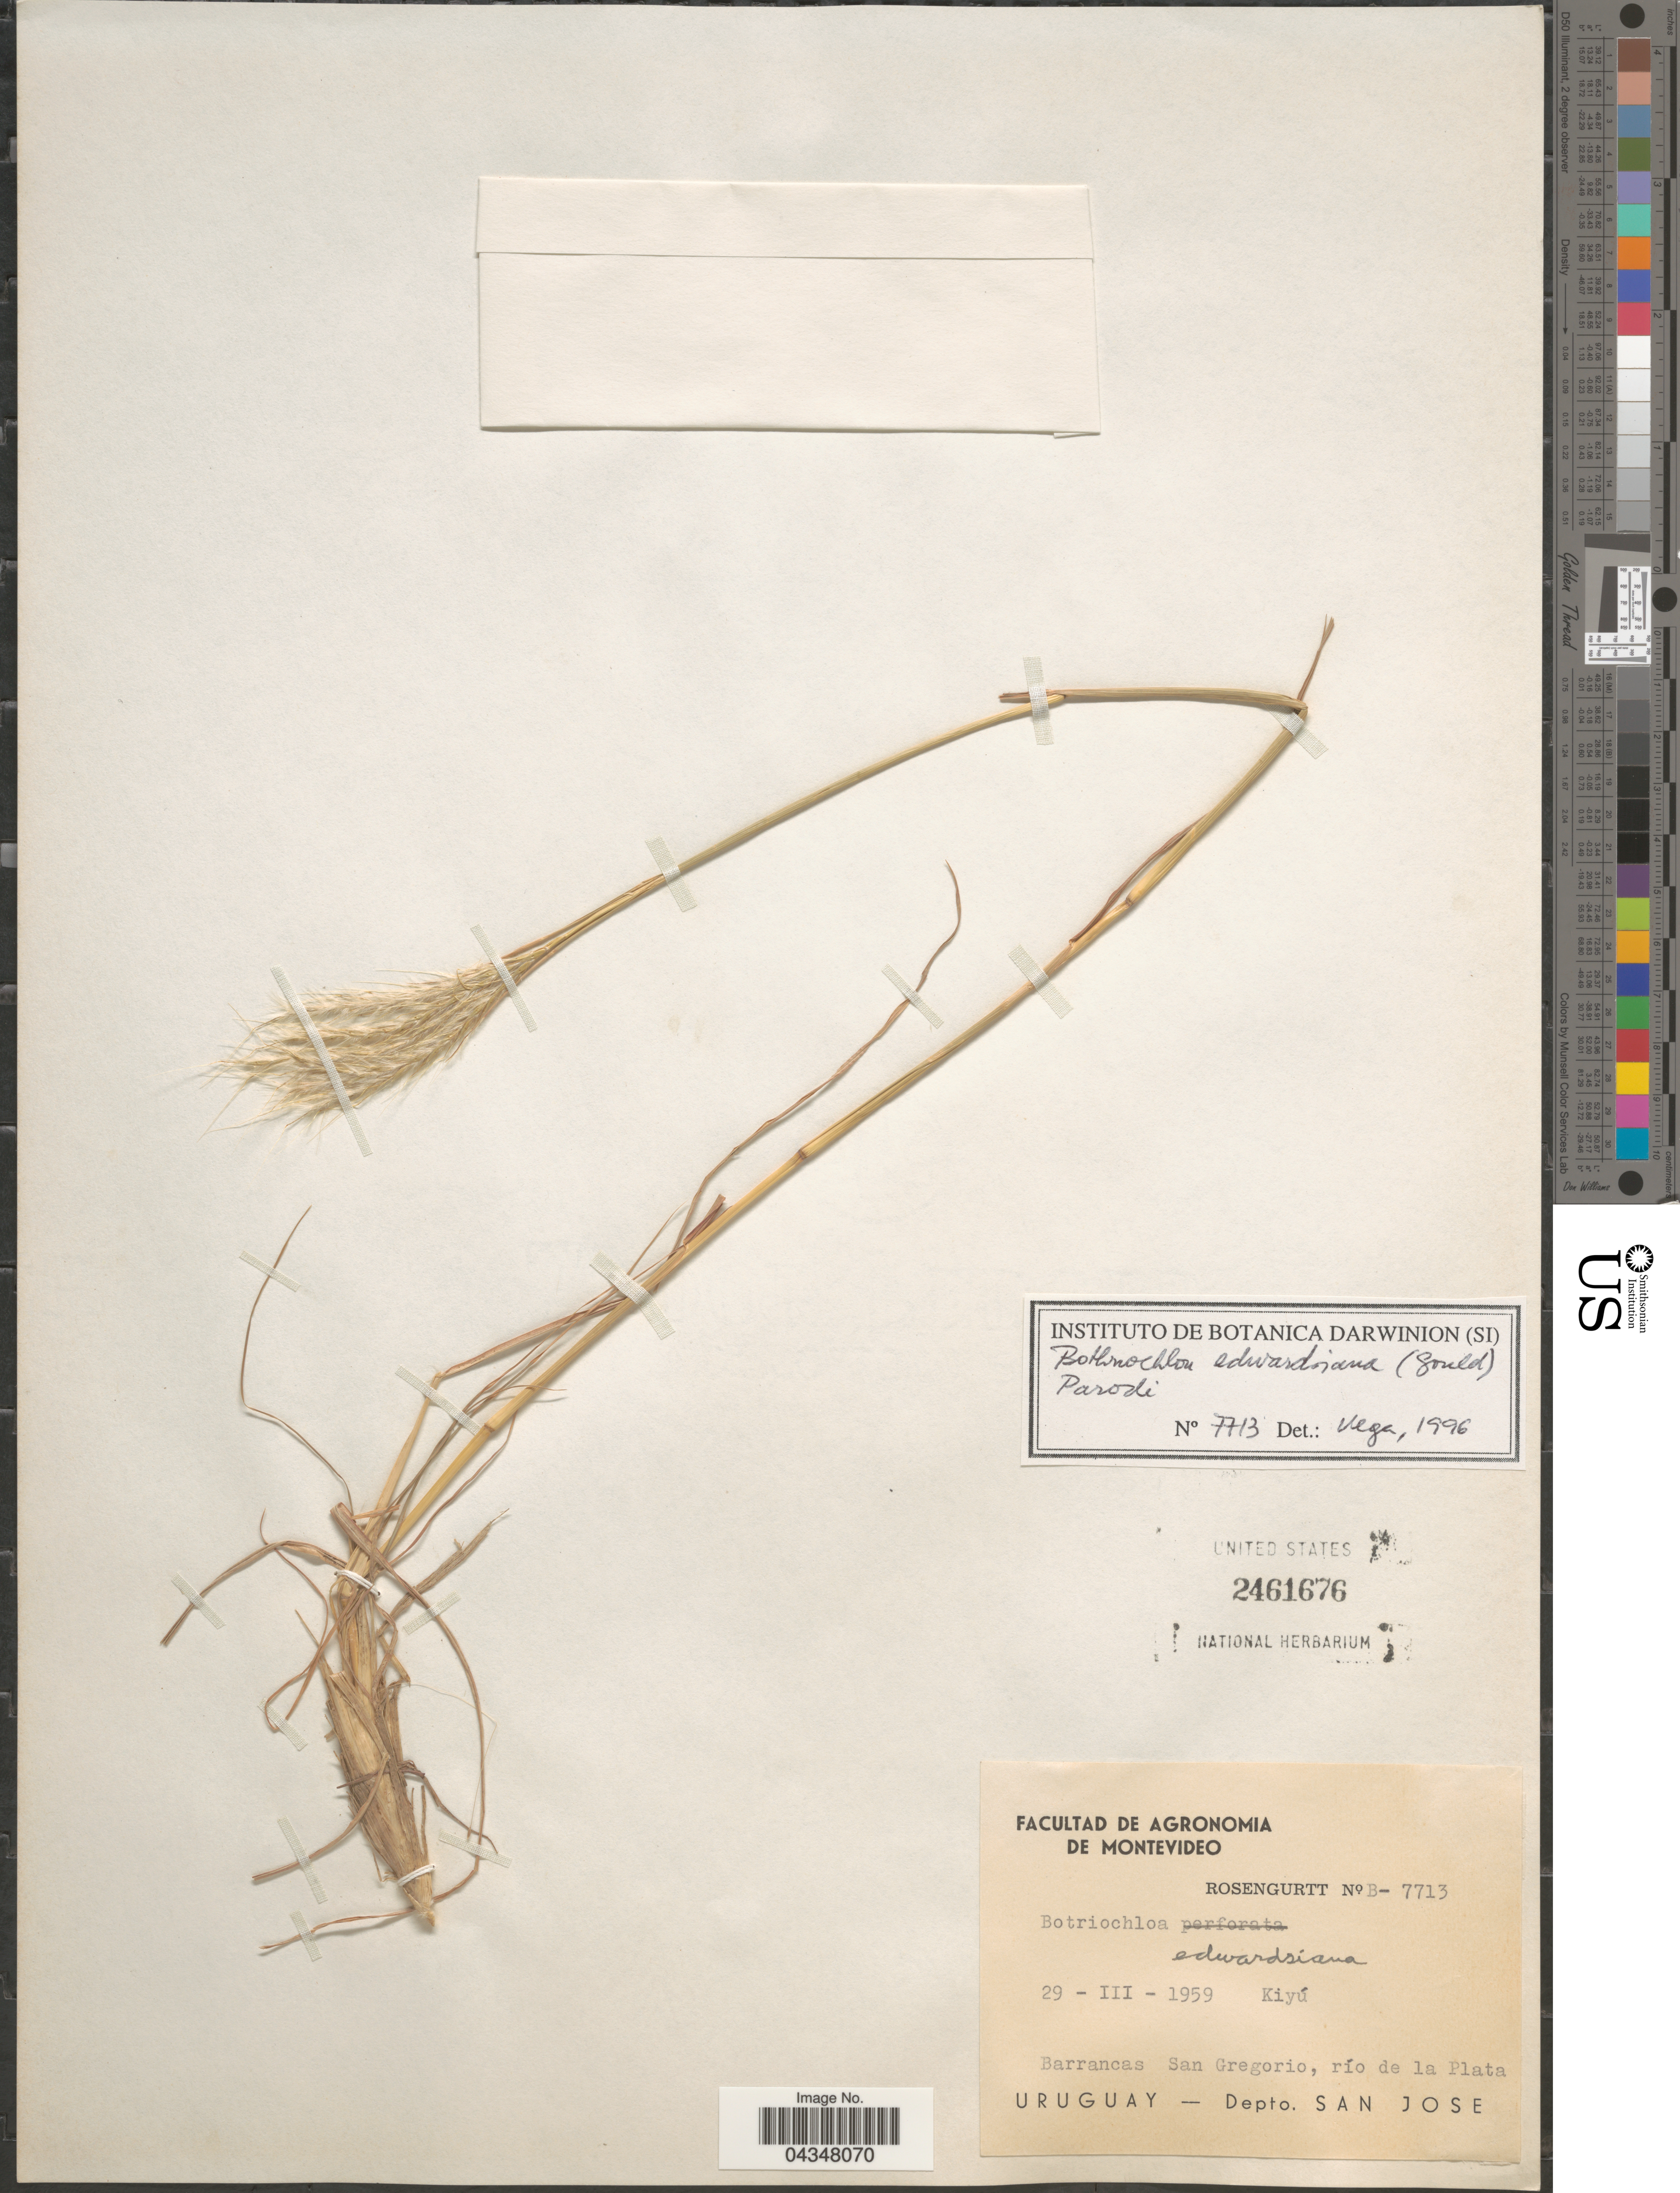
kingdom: Plantae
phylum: Tracheophyta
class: Liliopsida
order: Poales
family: Poaceae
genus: Bothriochloa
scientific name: Bothriochloa edwardsiana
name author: (Gould) Parodi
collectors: Rosengurtt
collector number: B-7713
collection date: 1959-03-29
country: Uruguay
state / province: San Jose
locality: Kiyú. Barrancas San Gregorio, río de la Plata. Depto. San Jose.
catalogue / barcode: US 2461676